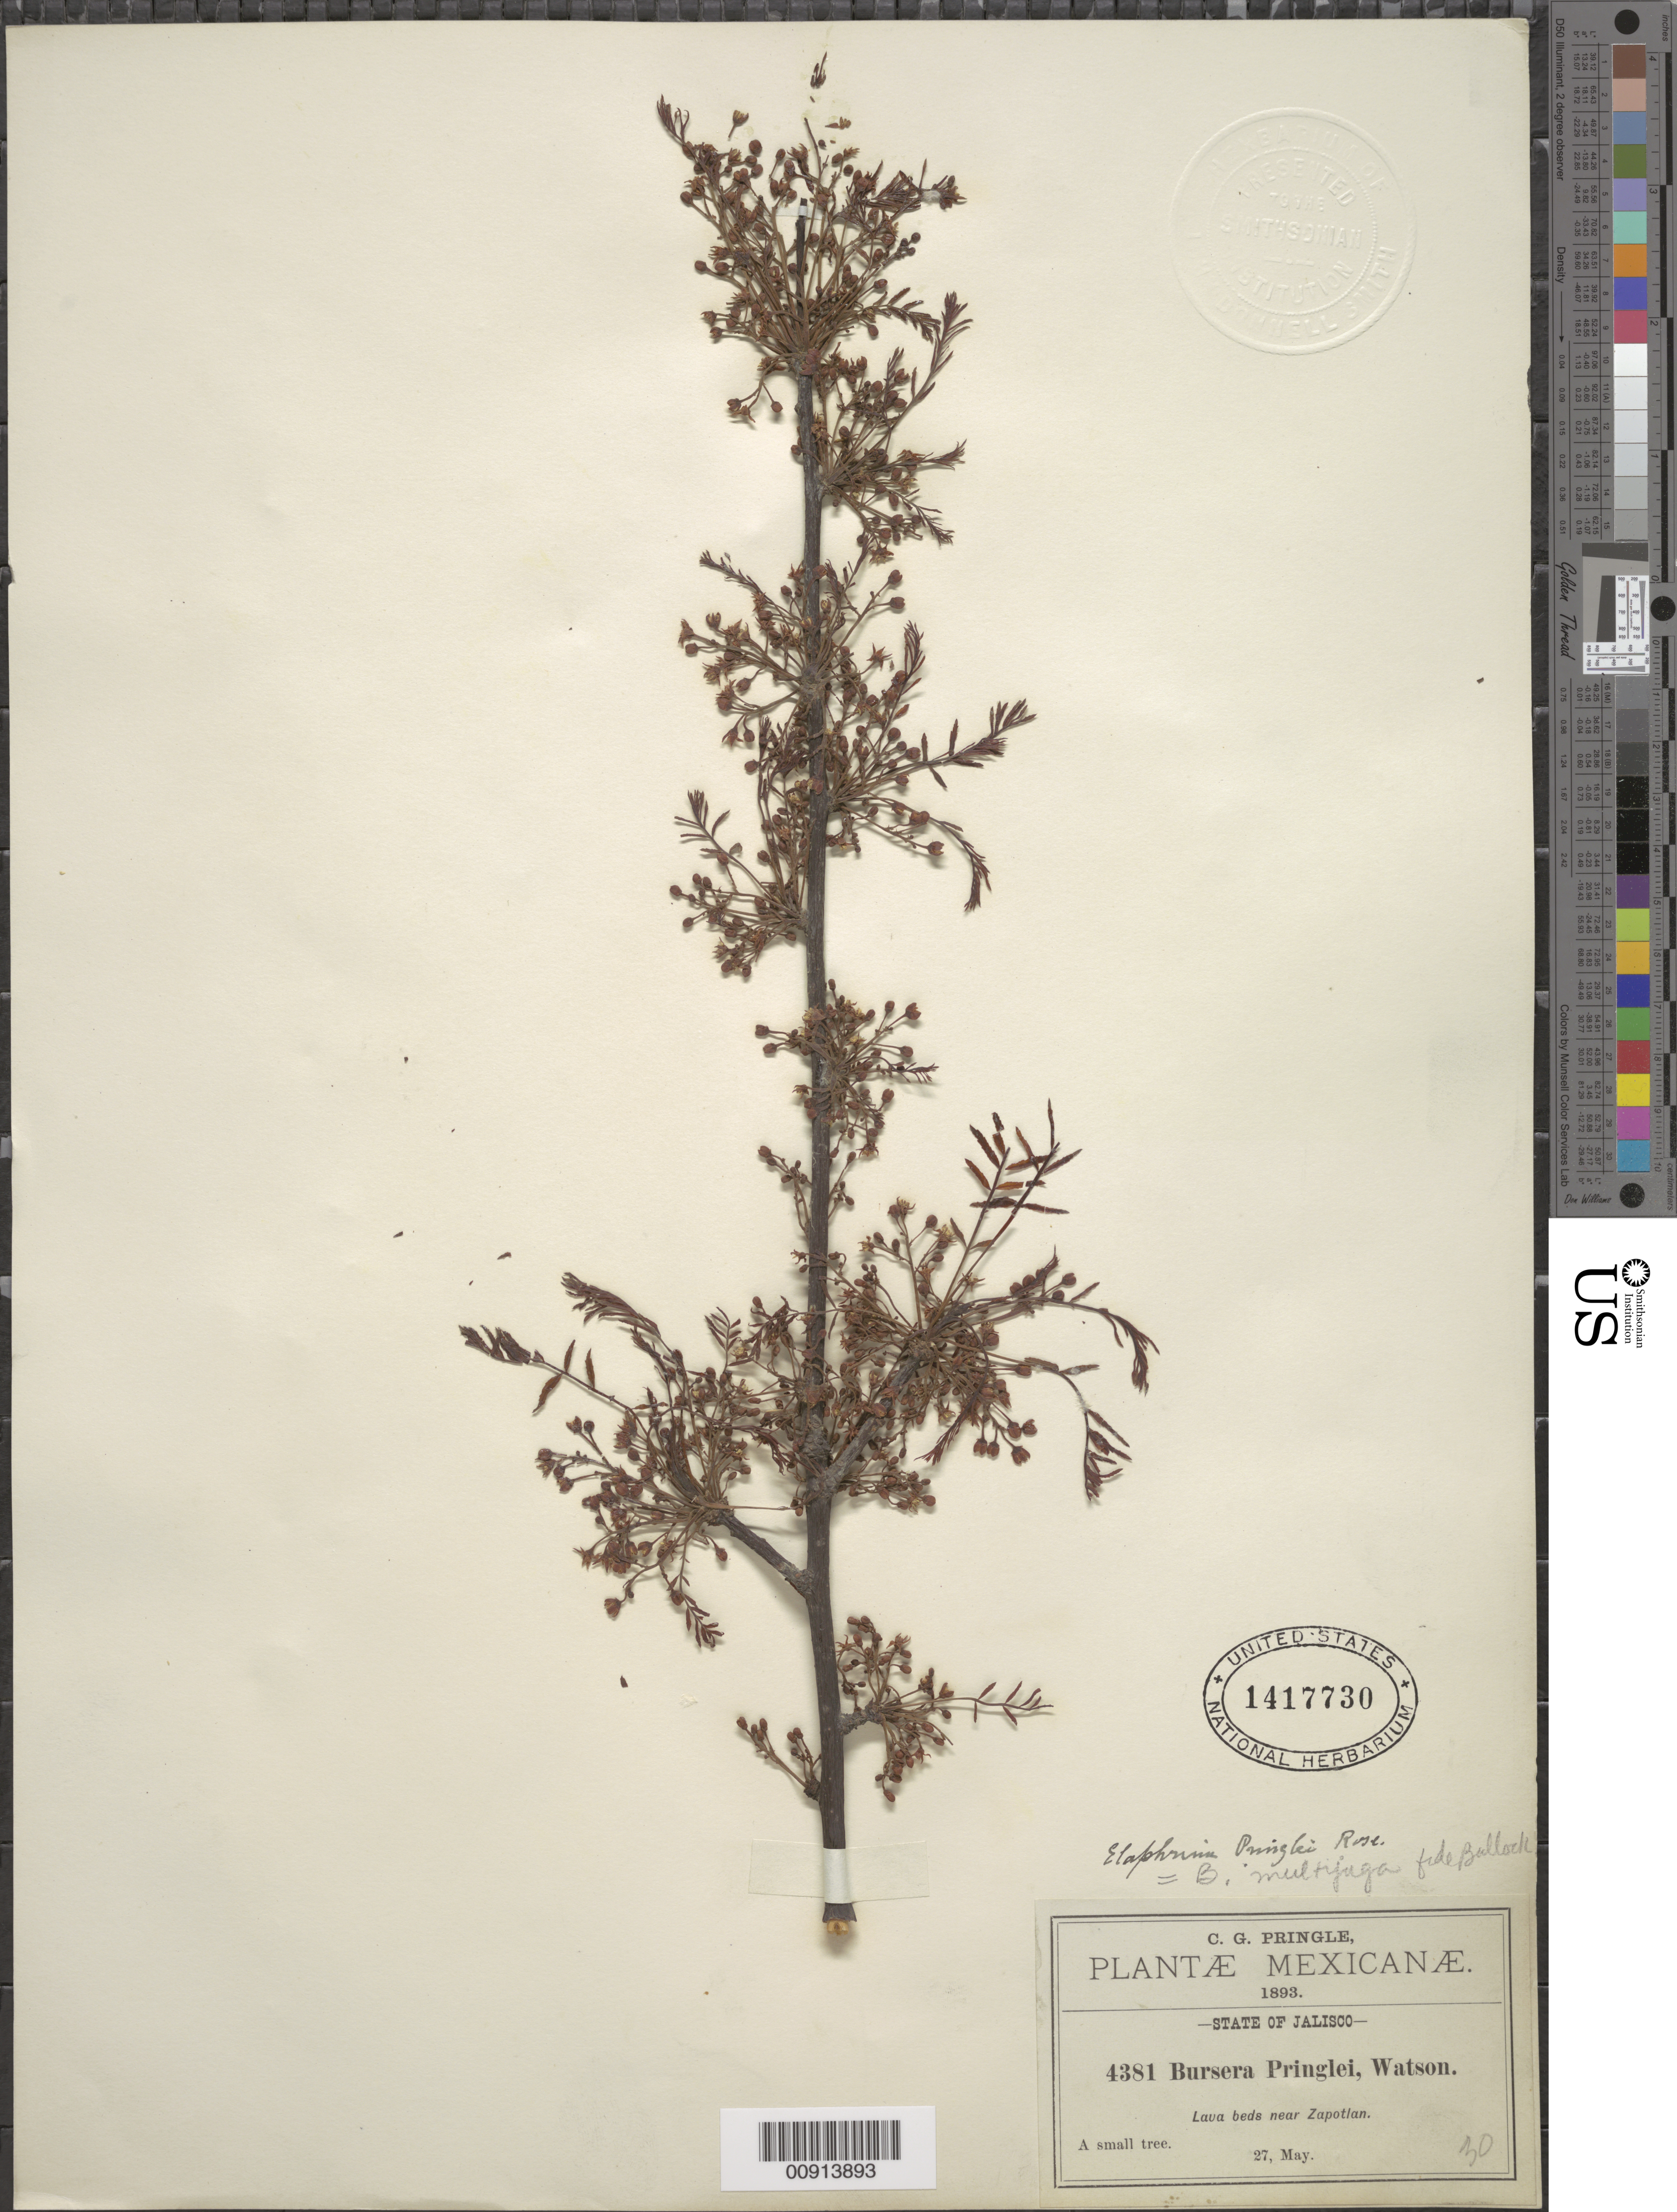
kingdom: Plantae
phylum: Tracheophyta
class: Magnoliopsida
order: Sapindales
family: Burseraceae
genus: Bursera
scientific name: Bursera multijuga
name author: Engl.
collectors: C. G. Pringle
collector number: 4381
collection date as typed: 27 May 1893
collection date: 1893-05-27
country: Mexico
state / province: Jalisco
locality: Near Zapotlán, State of Jalisco.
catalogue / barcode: US 1417730